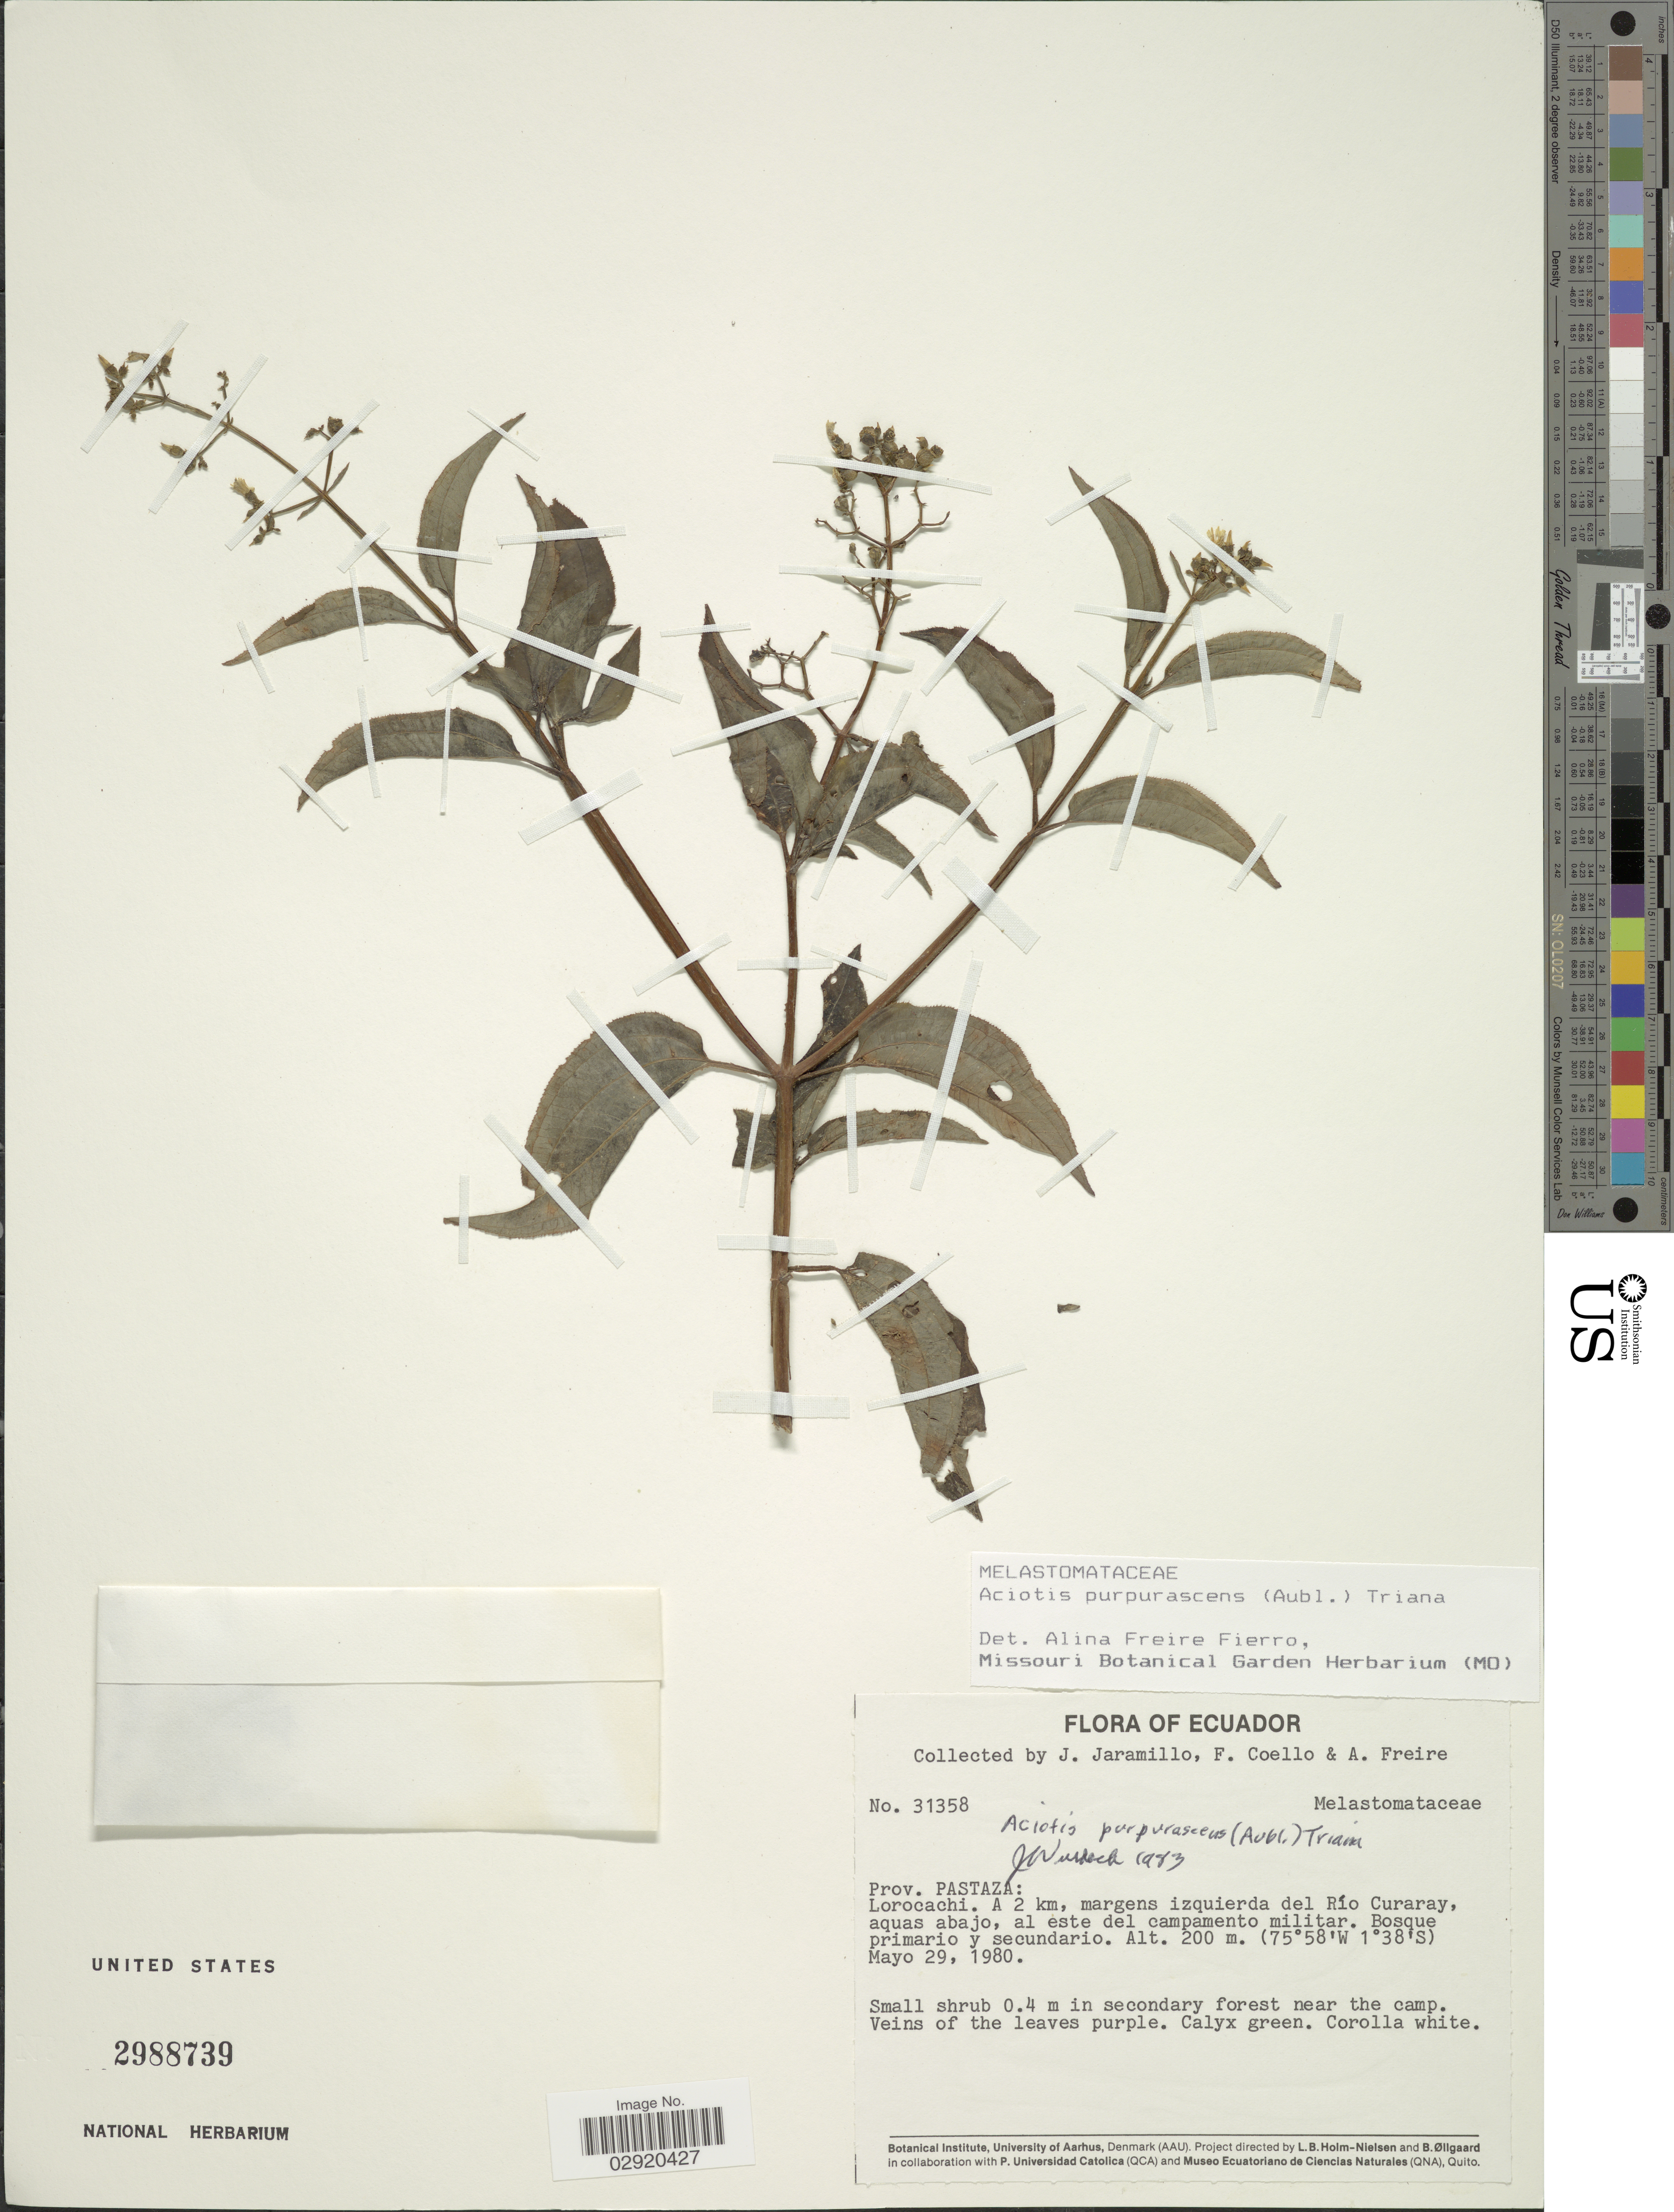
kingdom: Plantae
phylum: Tracheophyta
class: Magnoliopsida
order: Myrtales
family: Melastomataceae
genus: Aciotis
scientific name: Aciotis purpurascens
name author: (Aubl.) Triana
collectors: J. Jaramillo, F. Coello & A. Freire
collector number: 31358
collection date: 1980-05-29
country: Ecuador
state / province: Pastaza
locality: Prov. Pastaza: Lorocachi. A 2 km, margens izquierda del Río Curaray, aquas abajo, al este del campamento militar.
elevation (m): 200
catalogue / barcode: US 2988739